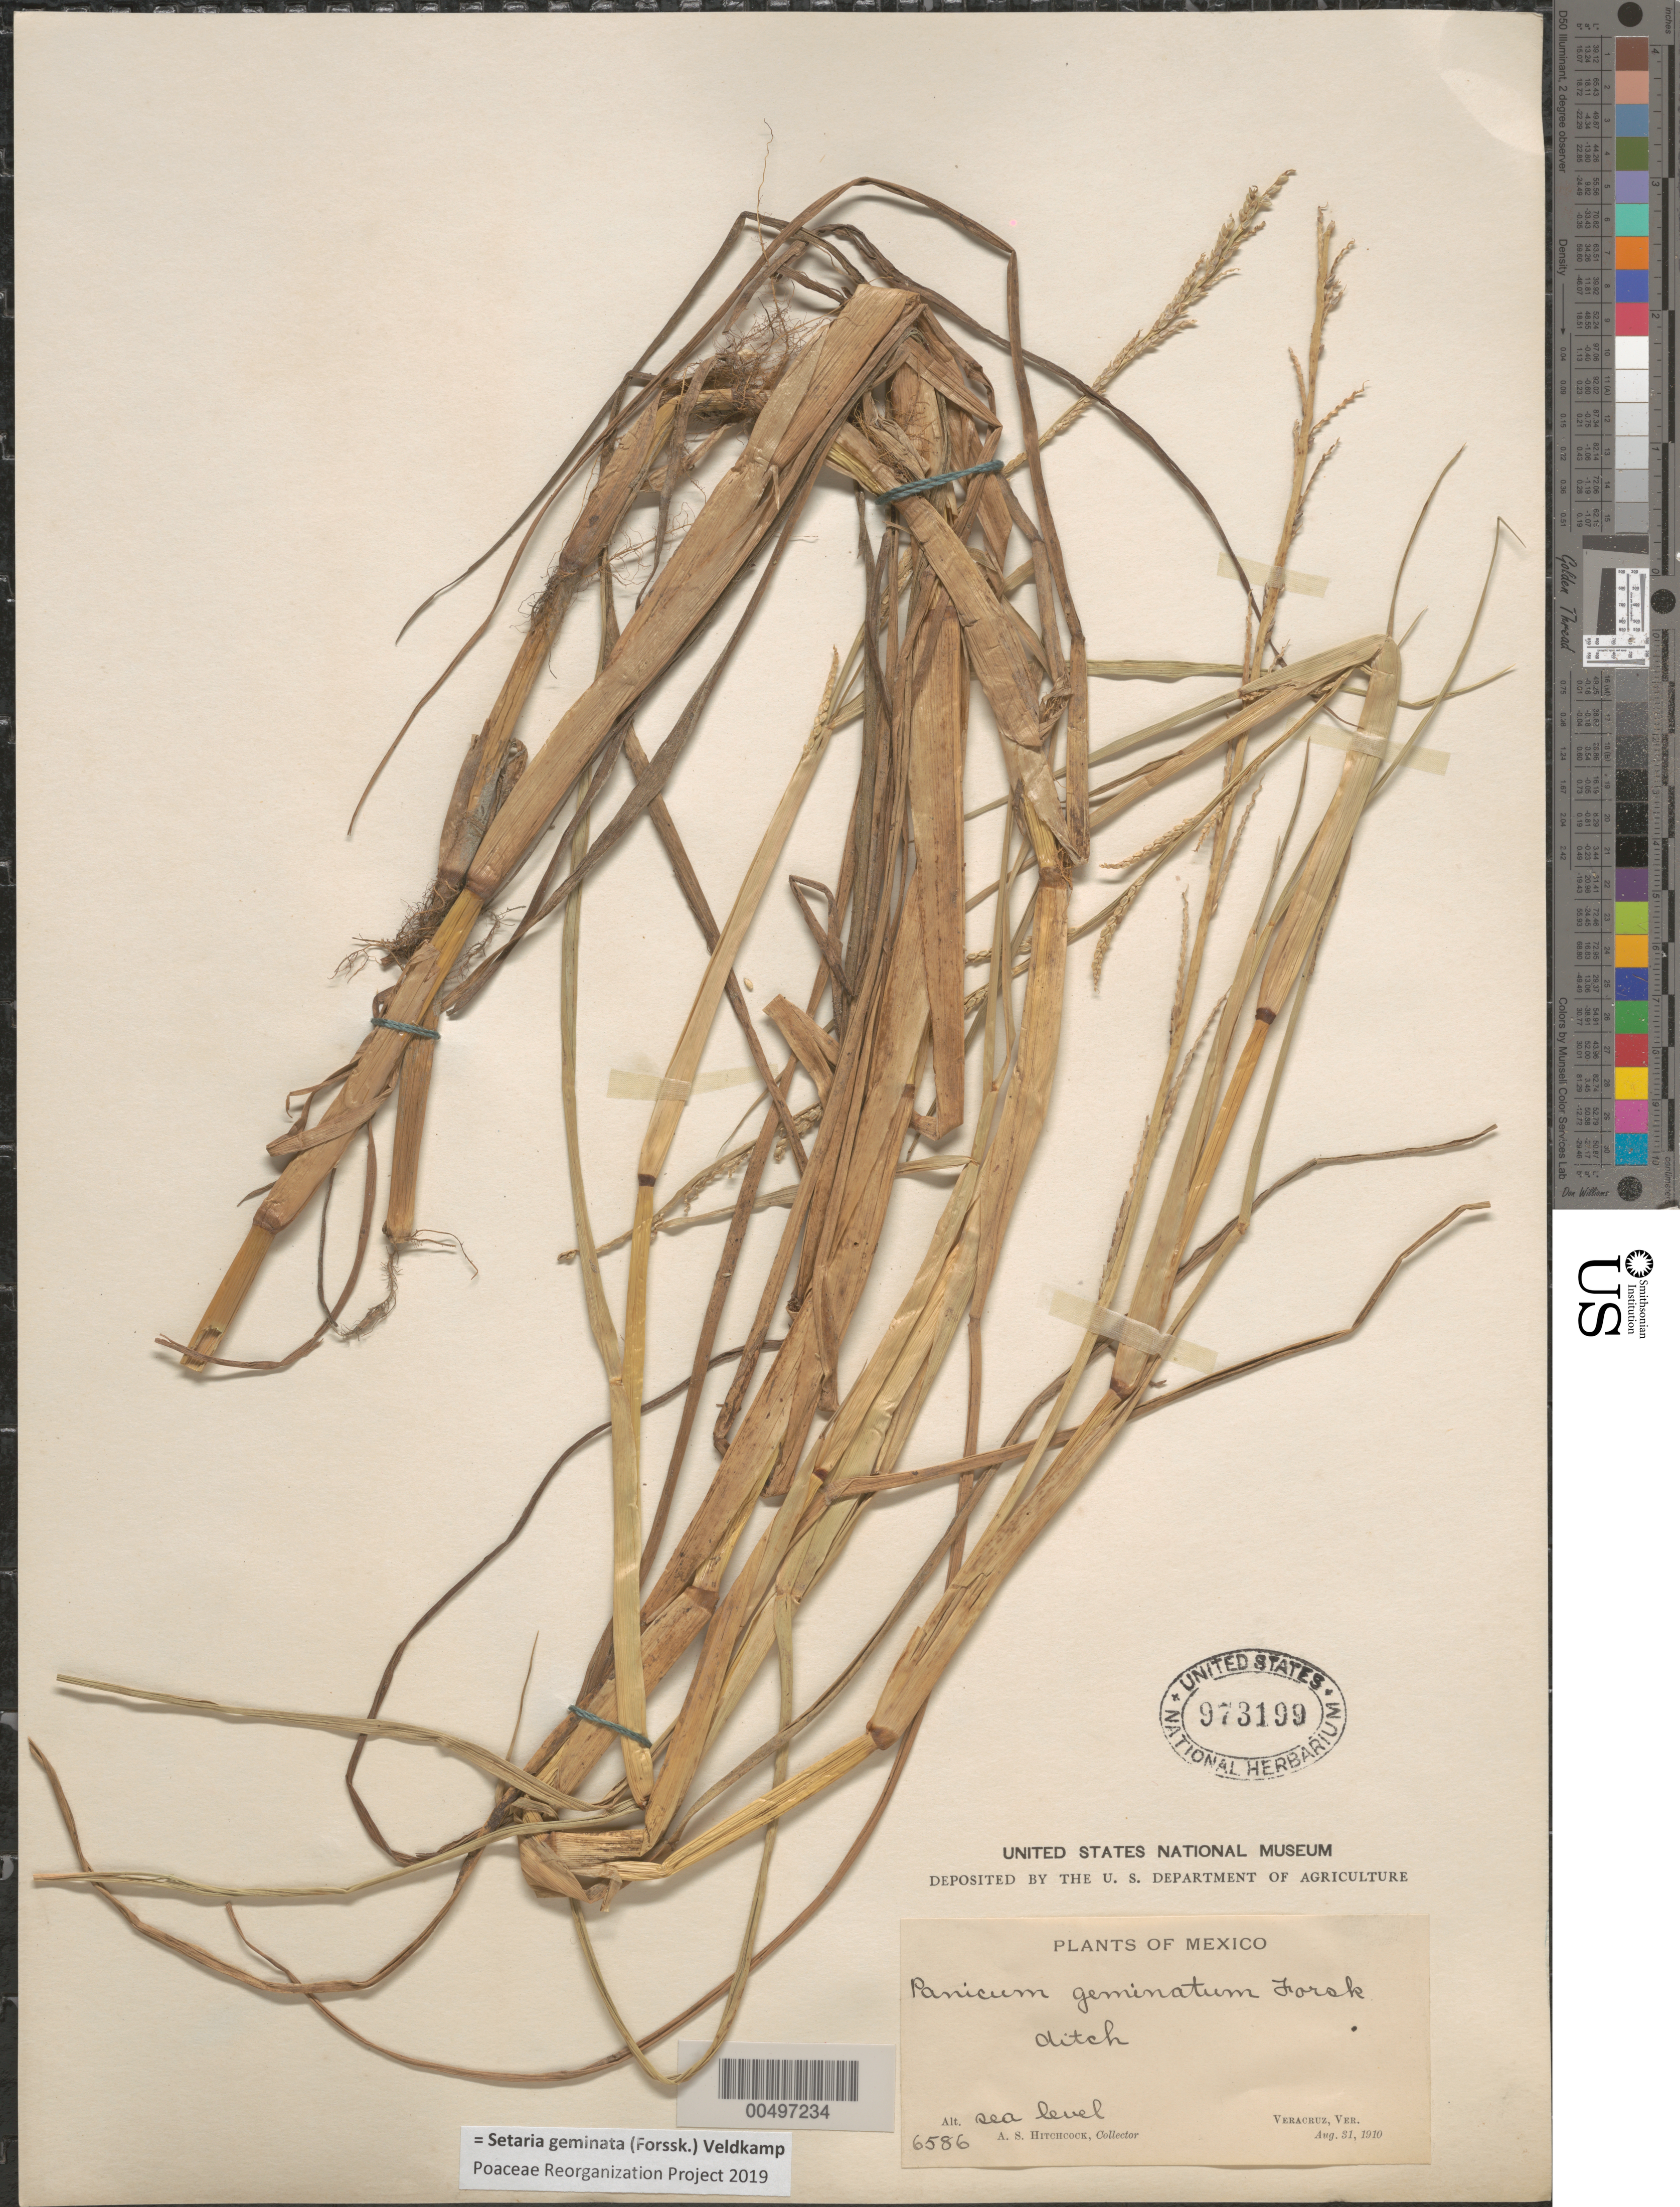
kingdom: Plantae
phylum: Tracheophyta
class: Liliopsida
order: Poales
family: Poaceae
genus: Setaria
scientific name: Setaria geminata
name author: (Forssk.) Veldkamp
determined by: Poaceae Reorganization Project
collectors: A. S. Hitchcock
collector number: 6586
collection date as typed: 31 Aug 1910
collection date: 1910-08-31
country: Mexico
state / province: Veracruz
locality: Veracruz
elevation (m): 0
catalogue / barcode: US 973199